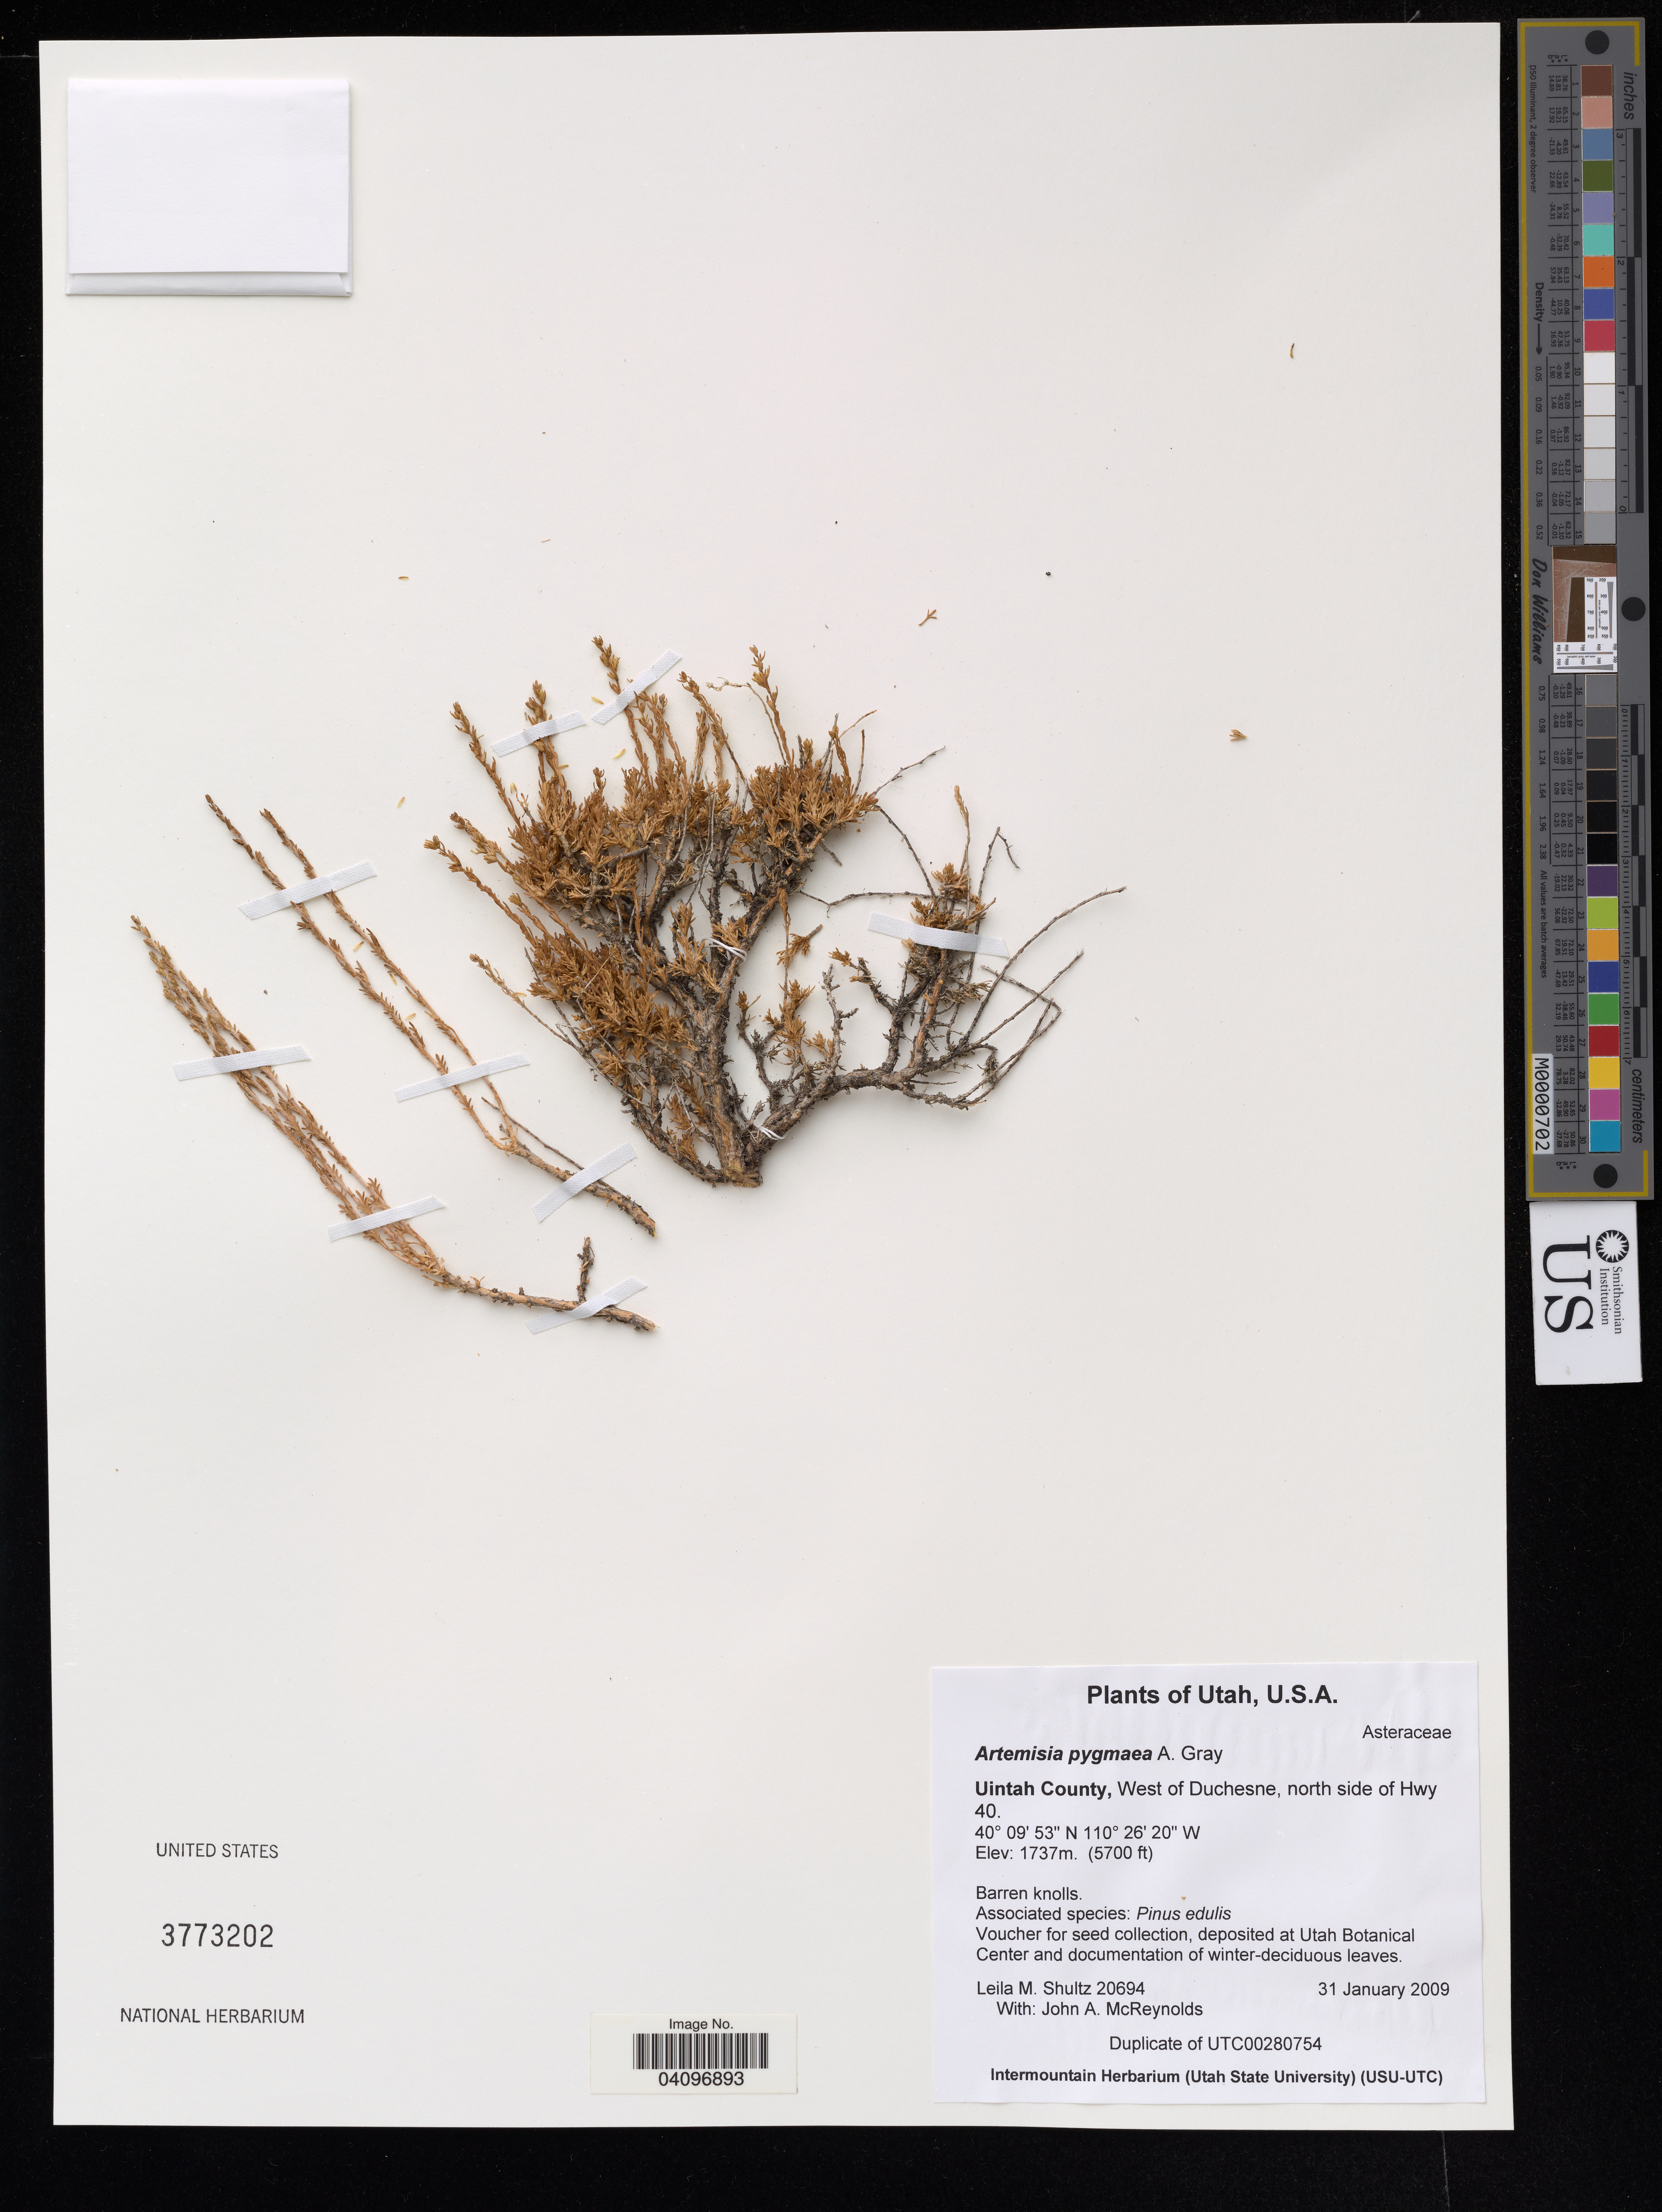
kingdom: Plantae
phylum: Tracheophyta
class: Magnoliopsida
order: Asterales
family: Asteraceae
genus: Artemisia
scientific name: Artemisia pygmaea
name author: A. Gray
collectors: L. Shultz & J. McReynolds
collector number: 20694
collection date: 2009-01-31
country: United States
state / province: Utah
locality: Utah, U. S. A. Uintah County, West of Duchesne, north side of Hwy 40.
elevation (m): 1737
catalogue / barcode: US 3773202